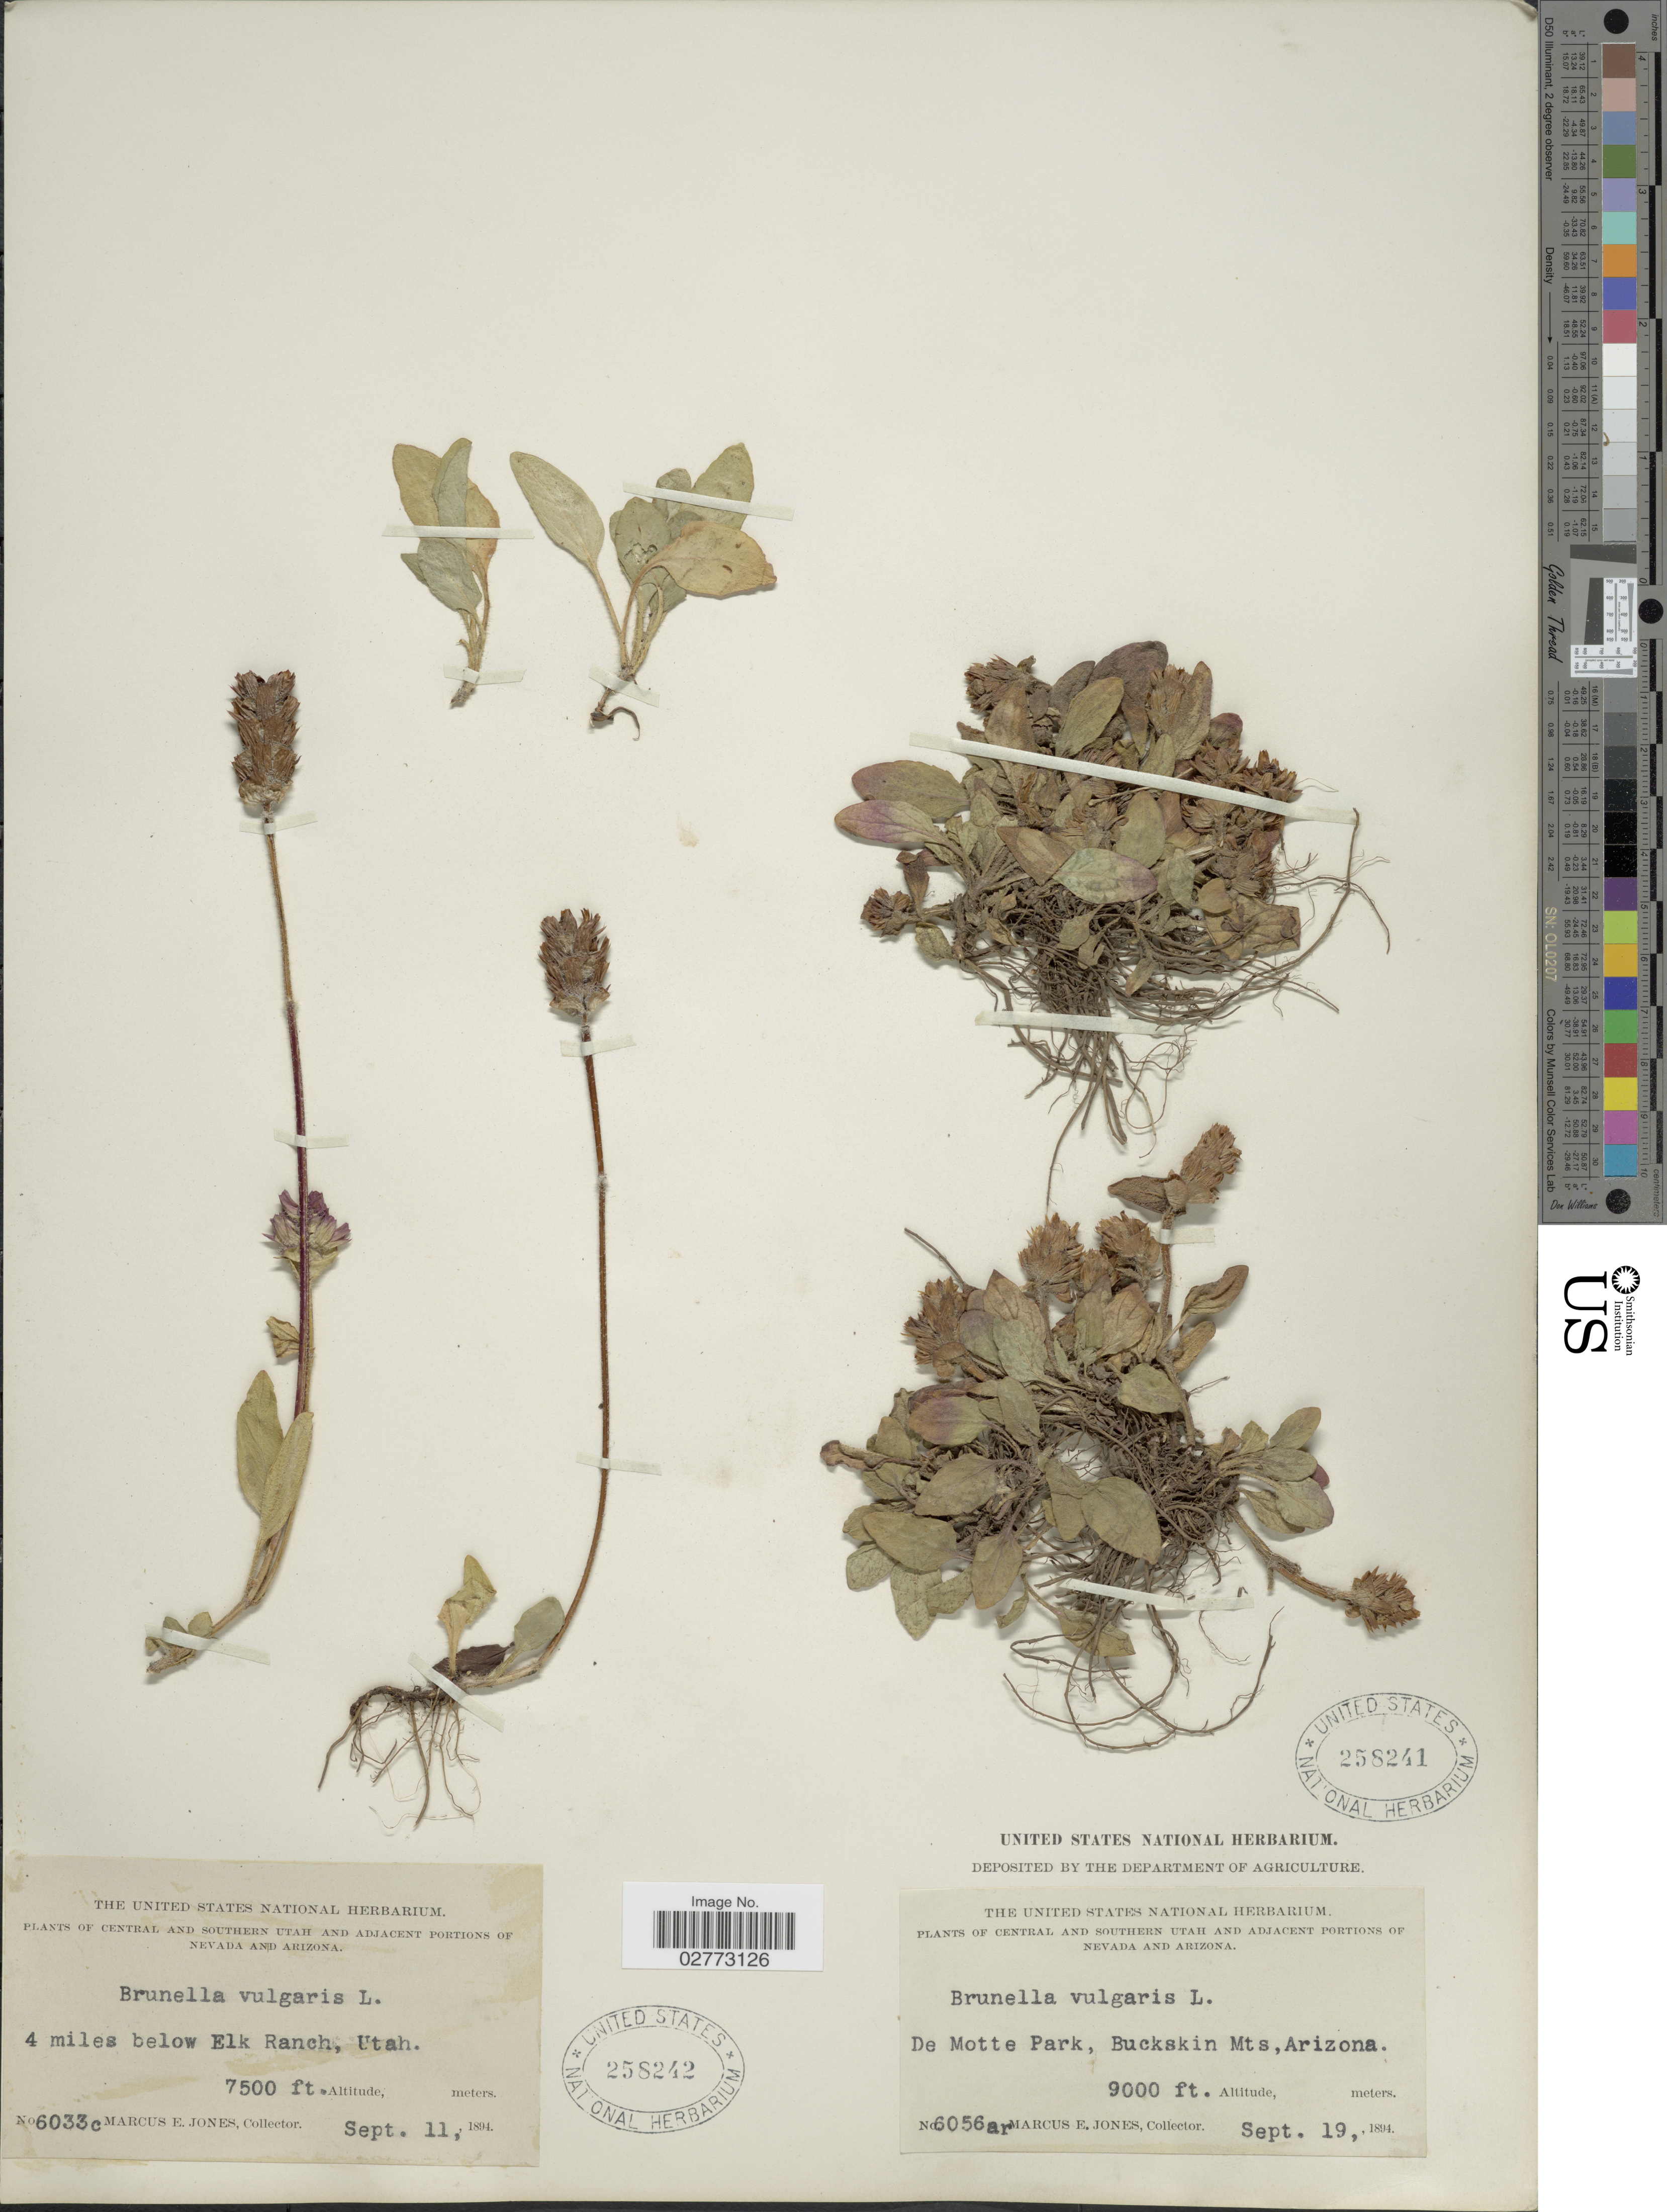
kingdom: Plantae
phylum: Tracheophyta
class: Magnoliopsida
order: Lamiales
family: Lamiaceae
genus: Prunella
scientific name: Prunella vulgaris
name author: L.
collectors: M. E. Jones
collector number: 6056ar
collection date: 1894-09-19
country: United States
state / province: Arizona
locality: De Motte Park, Buckskin Mts.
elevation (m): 2743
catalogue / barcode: US 258241-2